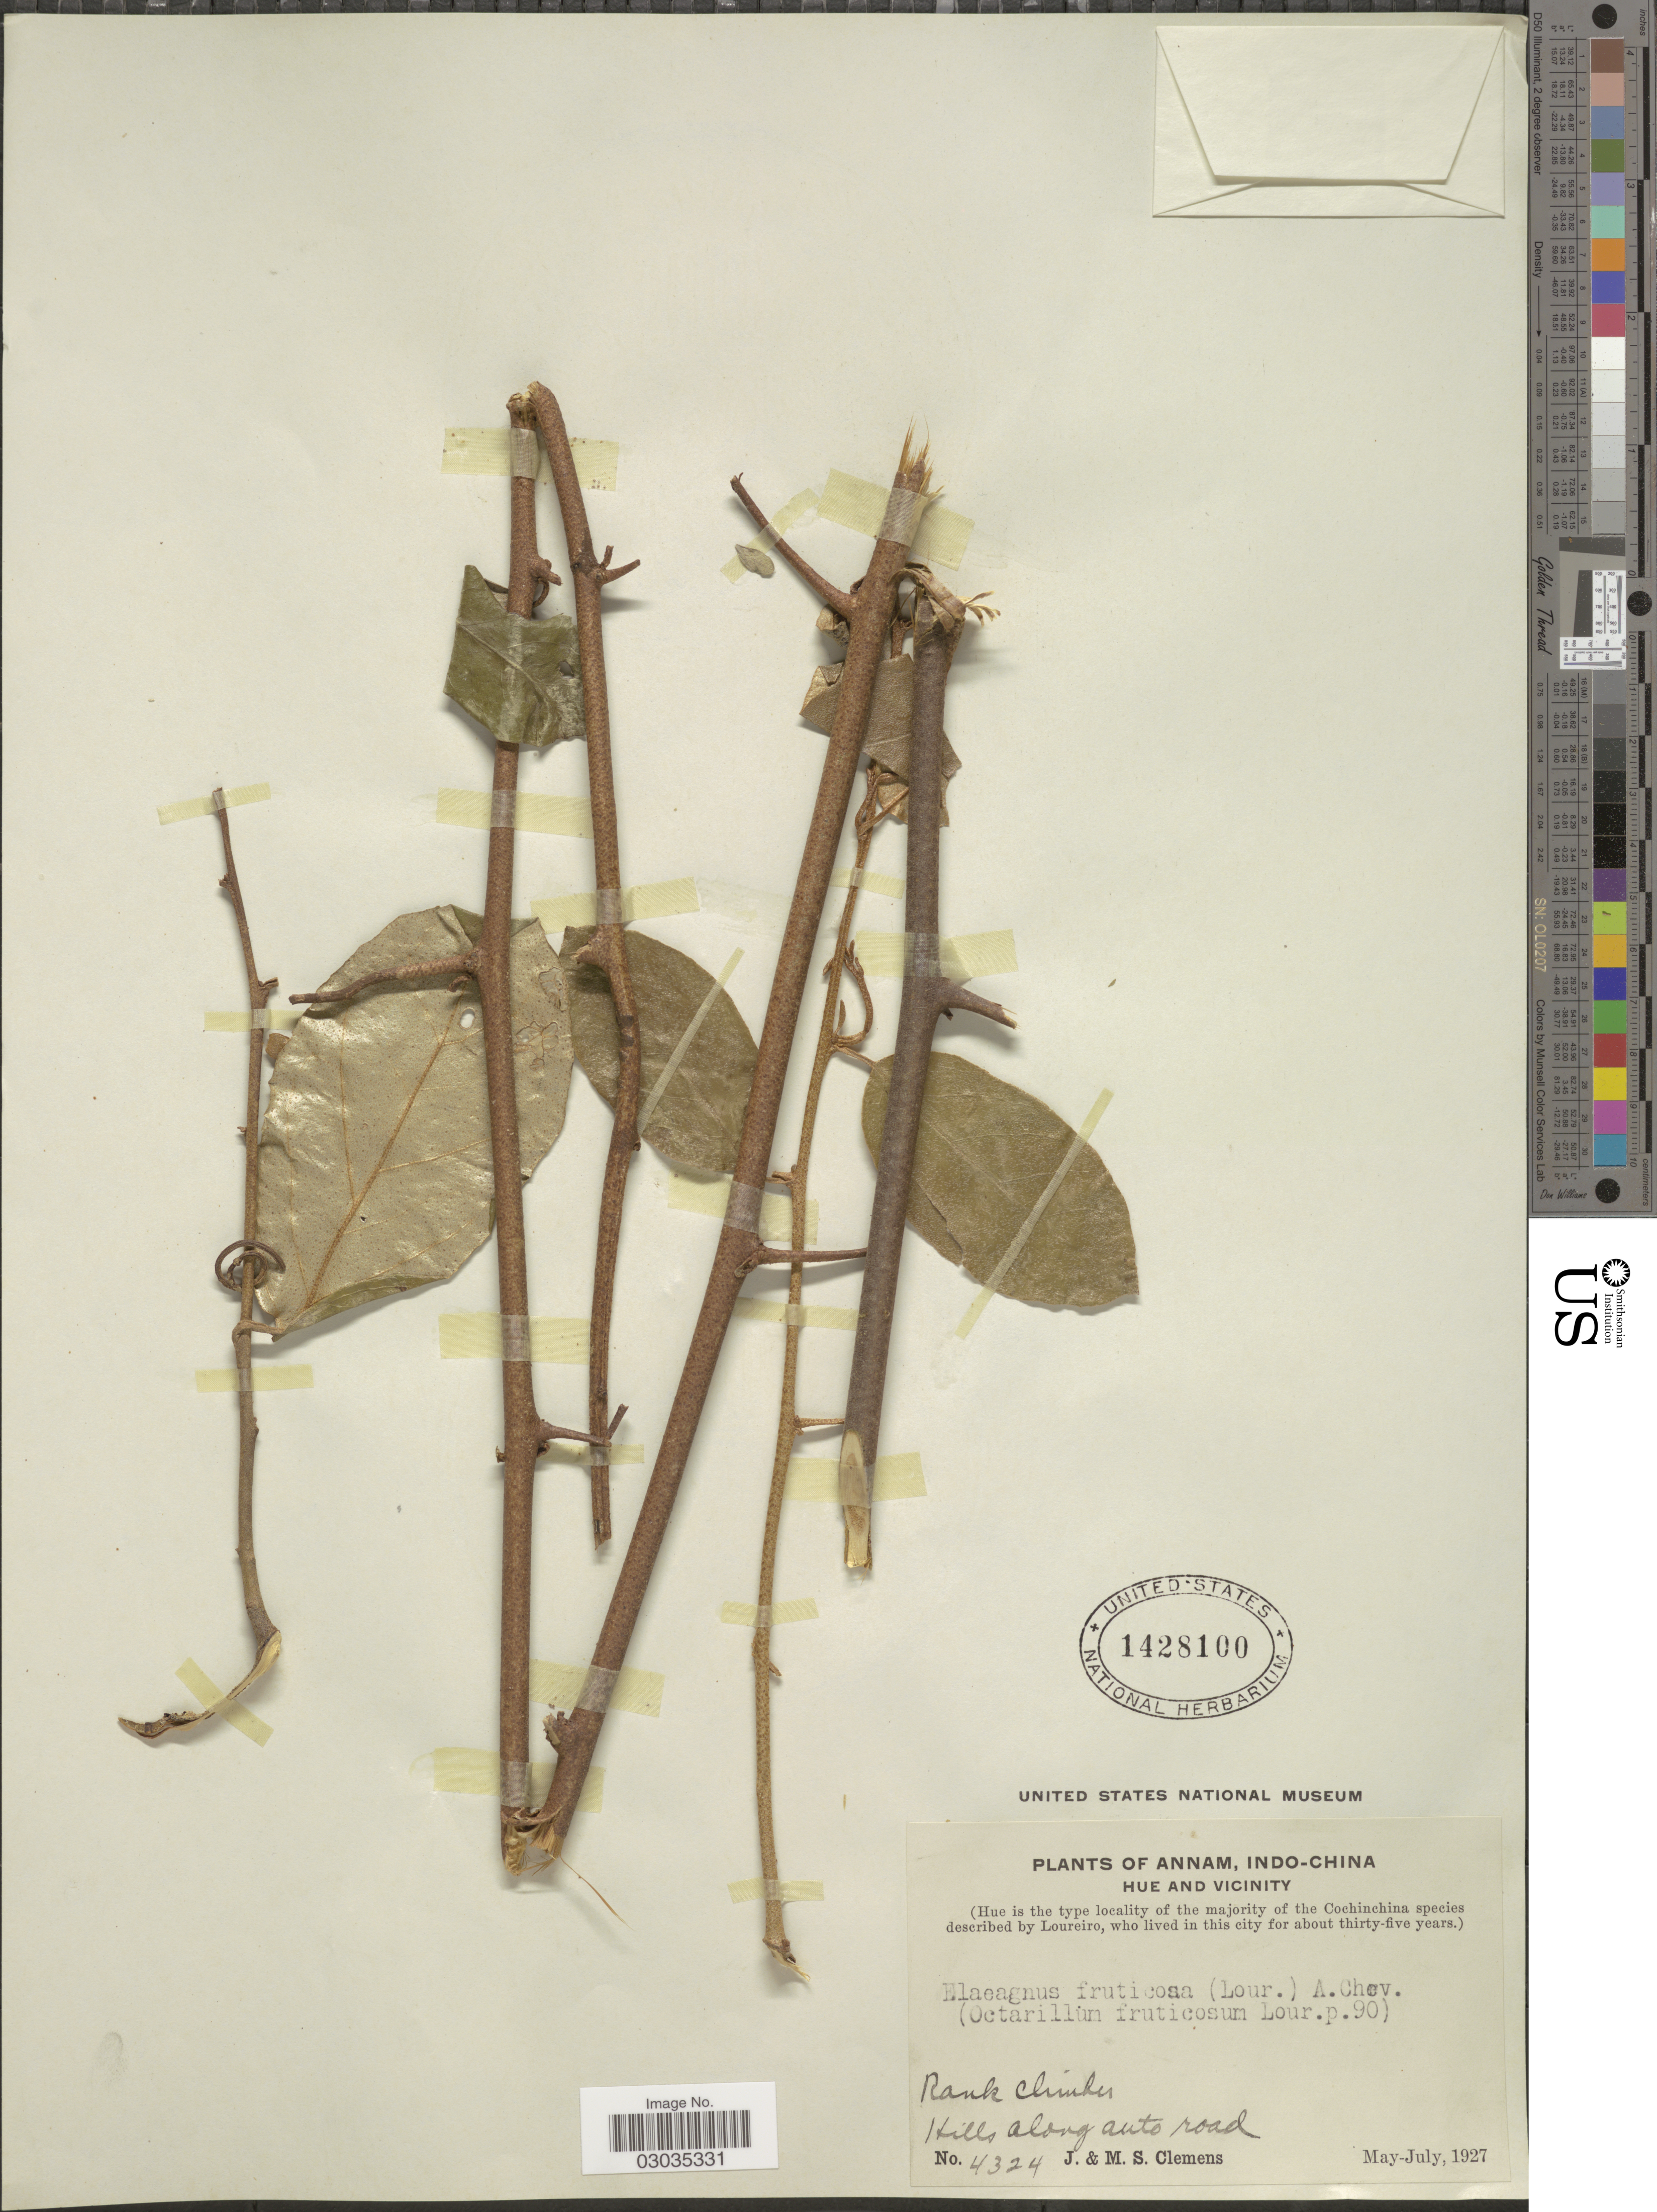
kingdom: Plantae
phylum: Tracheophyta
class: Magnoliopsida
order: Rosales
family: Elaeagnaceae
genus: Elaeagnus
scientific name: Elaeagnus fruticosa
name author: (Lour.) A. Chev.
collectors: J. Clemens & M. S. Clemens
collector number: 4324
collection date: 1927-05/1927-07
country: Vietnam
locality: Annam, Indo-China. Hue and Vicinity. Hills along auto road.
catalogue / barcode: US 1428100